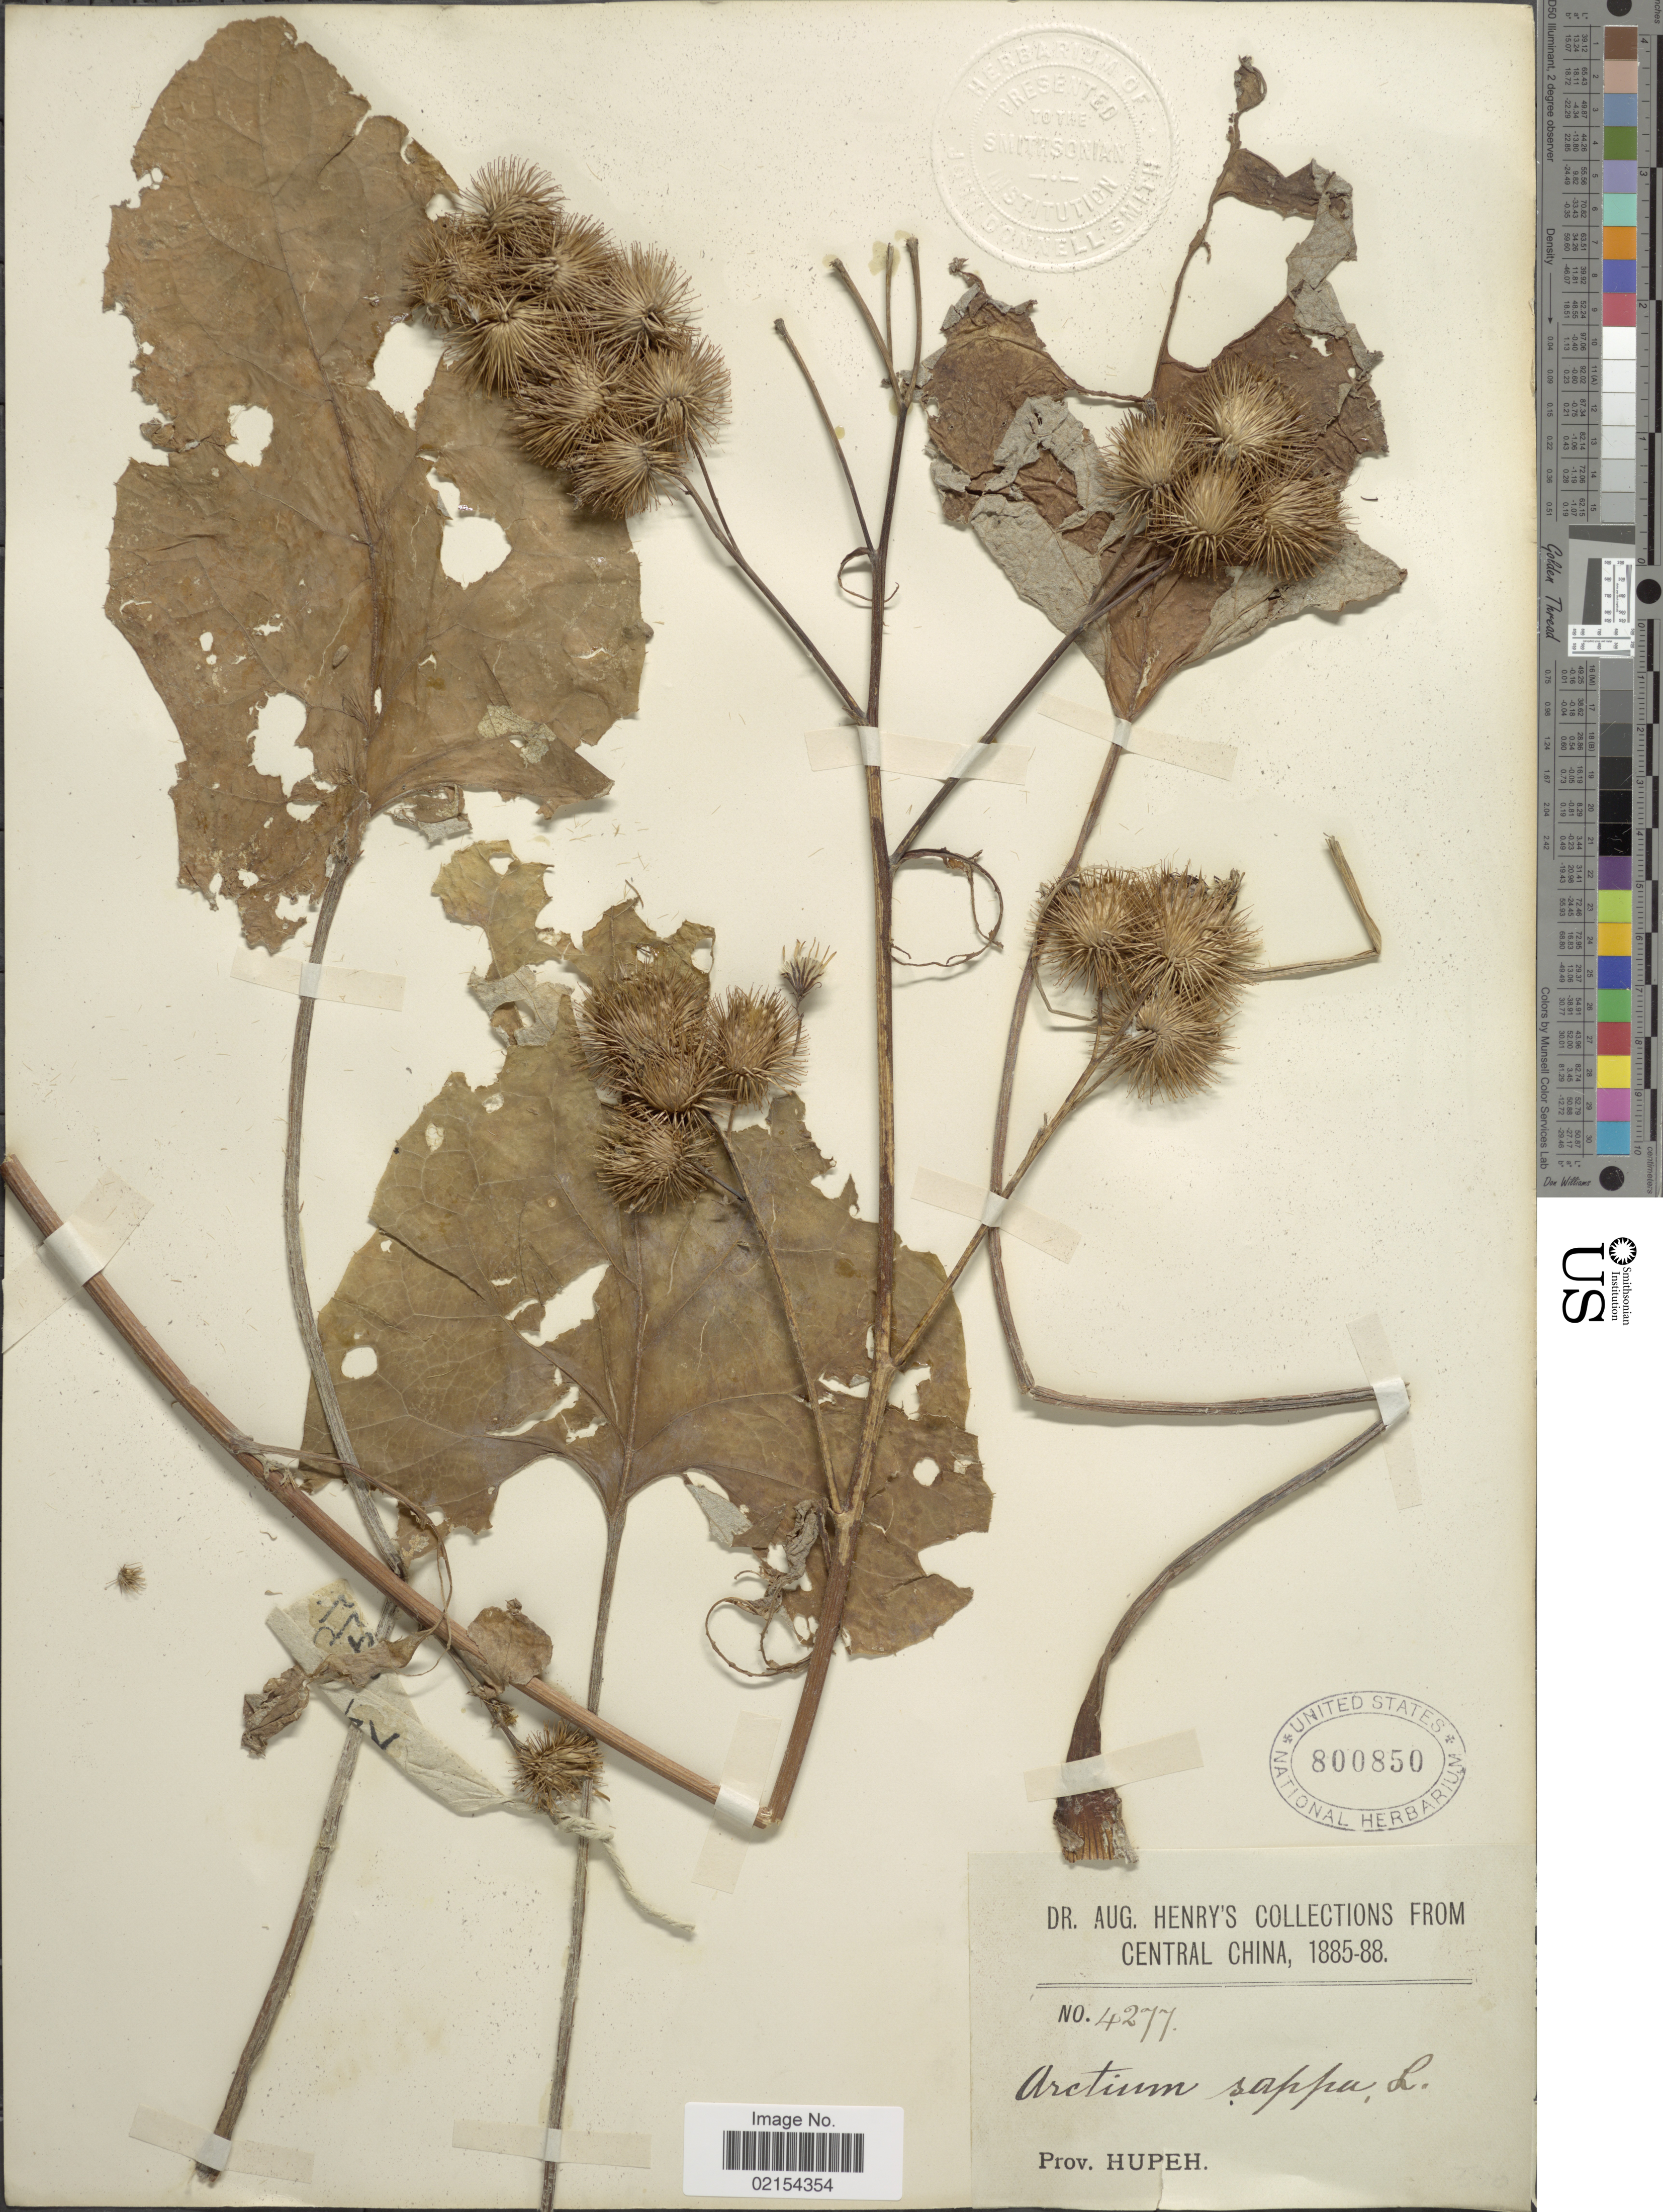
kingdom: Plantae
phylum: Tracheophyta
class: Magnoliopsida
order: Asterales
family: Asteraceae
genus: Arctium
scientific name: Arctium lappa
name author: L.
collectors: A. Henry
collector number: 4277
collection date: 1885/1888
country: China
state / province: Hubei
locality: Prov. Hupeh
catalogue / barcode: US 800850